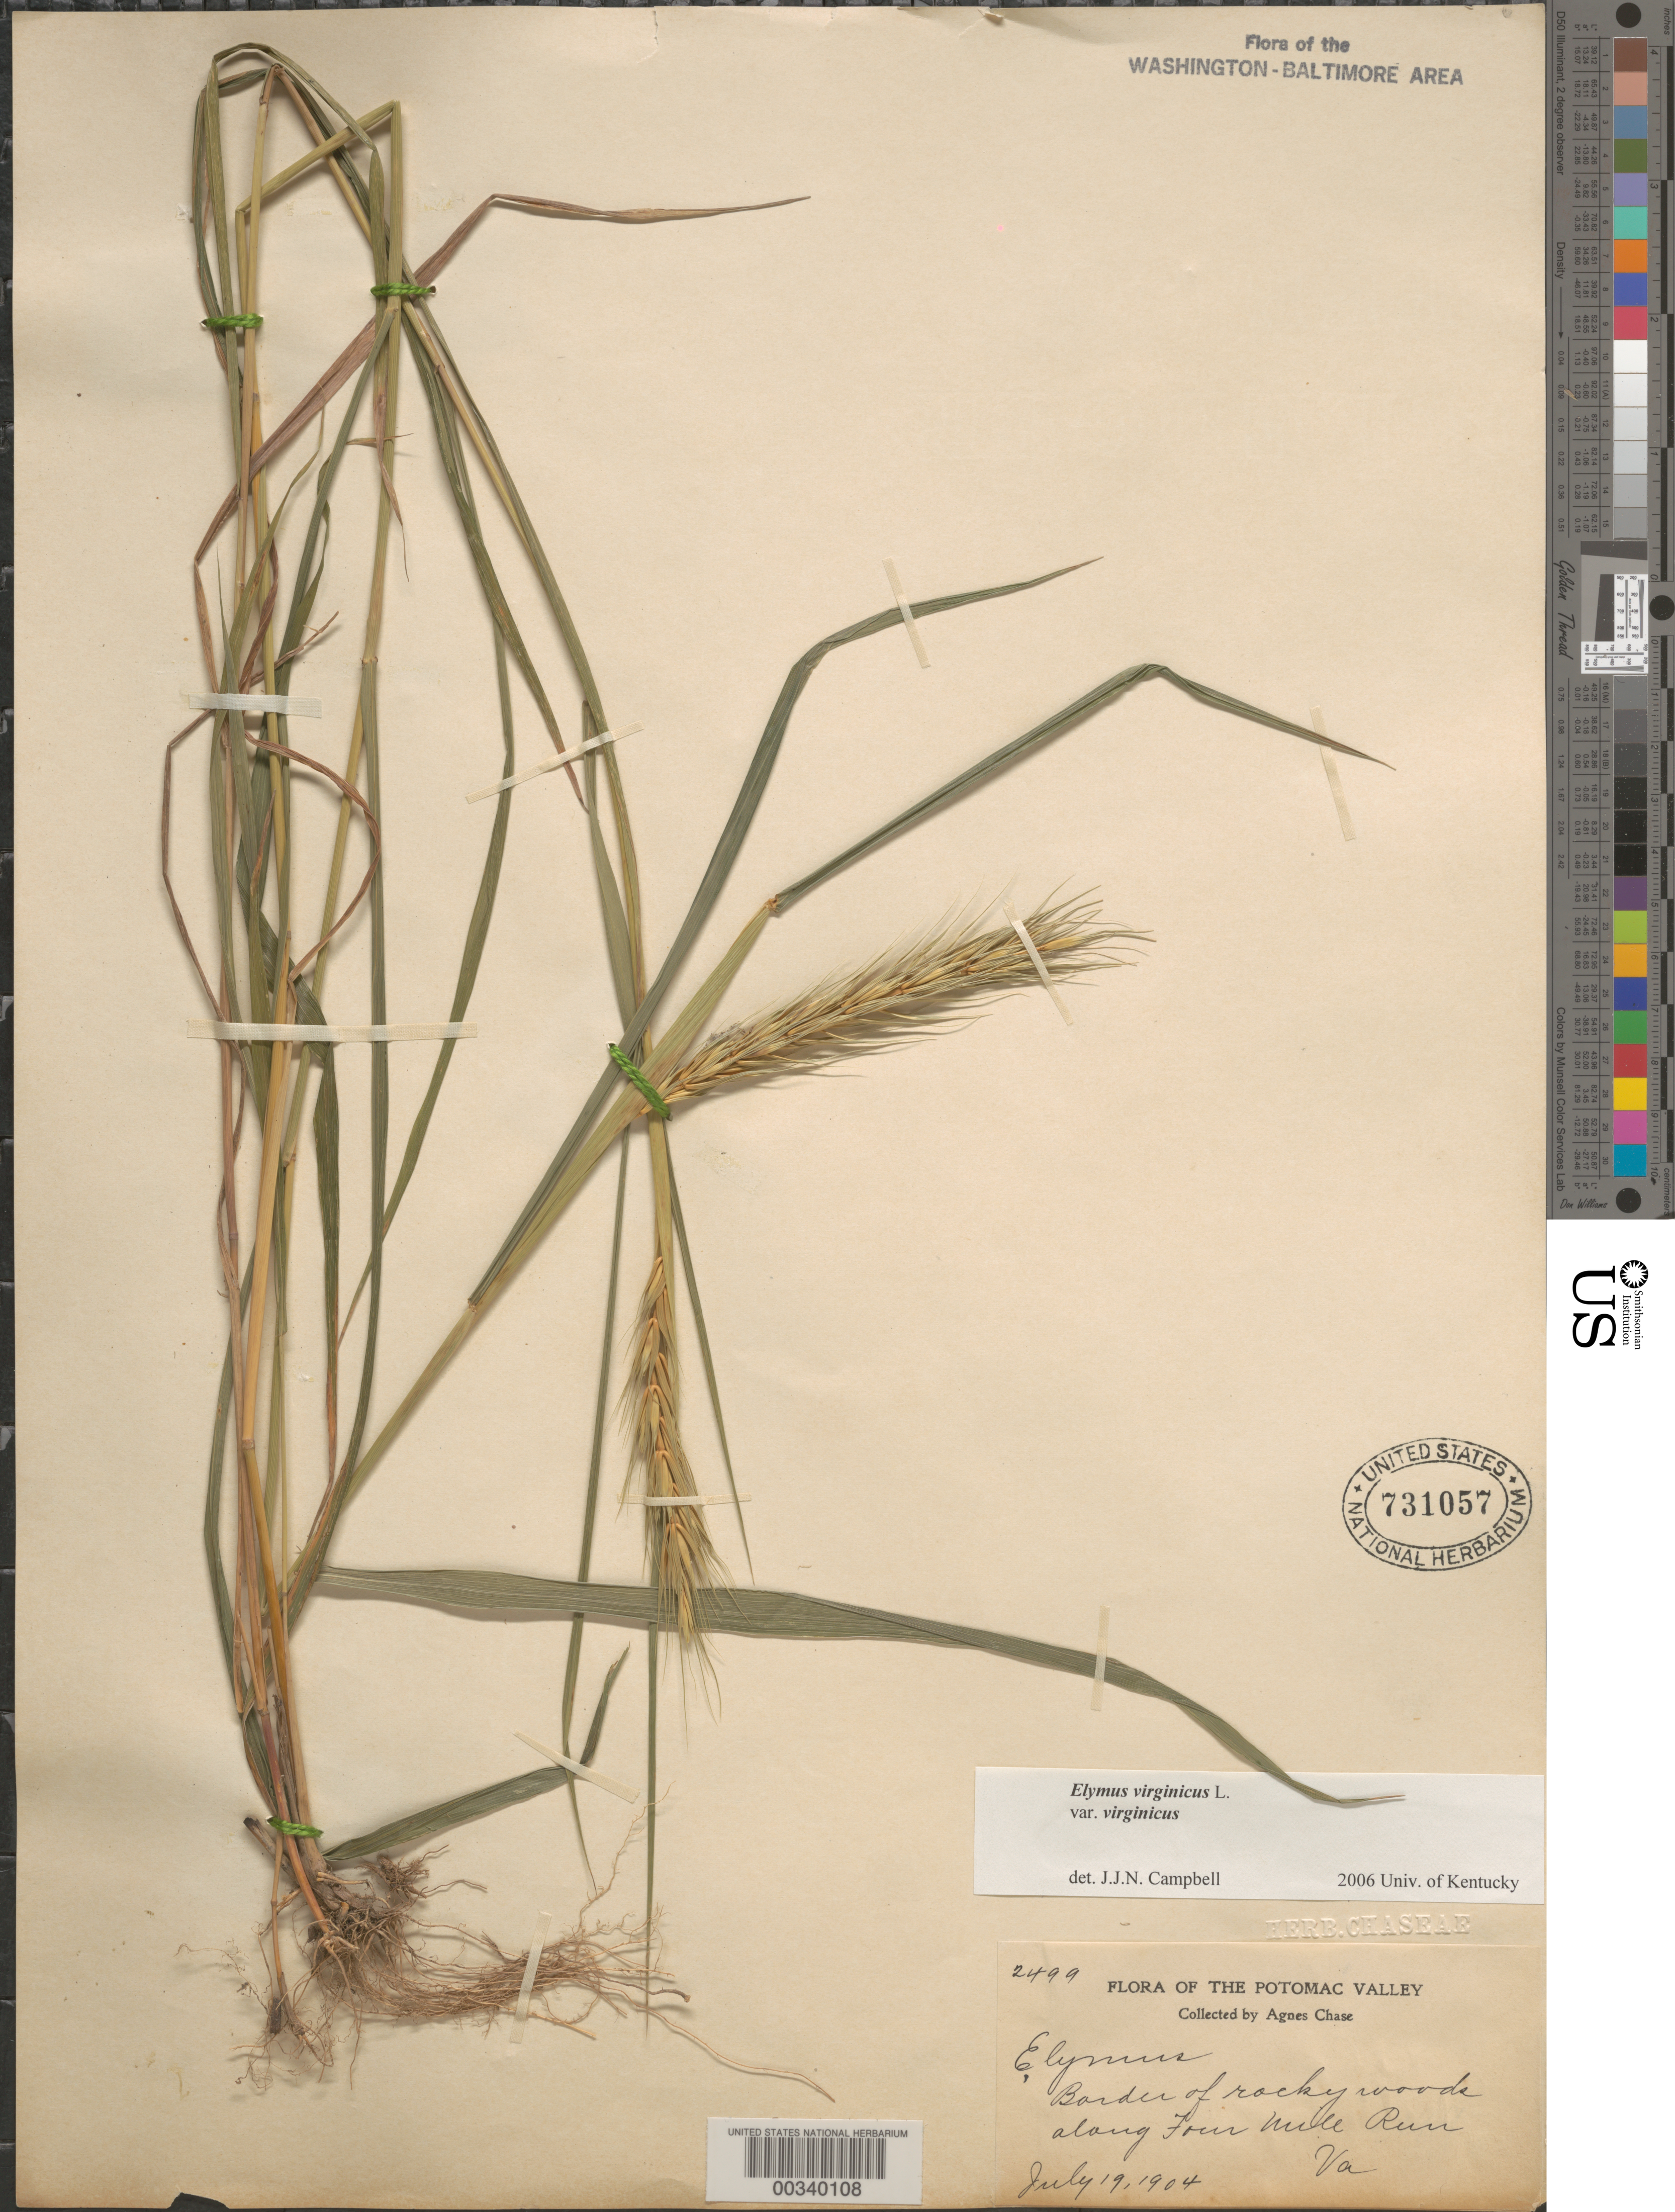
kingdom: Plantae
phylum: Tracheophyta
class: Liliopsida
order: Poales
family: Poaceae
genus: Elymus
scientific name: Elymus virginicus var. virginicus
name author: L.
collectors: A. Chase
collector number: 2499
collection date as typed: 19 Jul 1904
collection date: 1904-07-19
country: United States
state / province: Virginia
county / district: Arlington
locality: Four Mile Run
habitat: Border of rocky woods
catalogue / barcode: US 731057